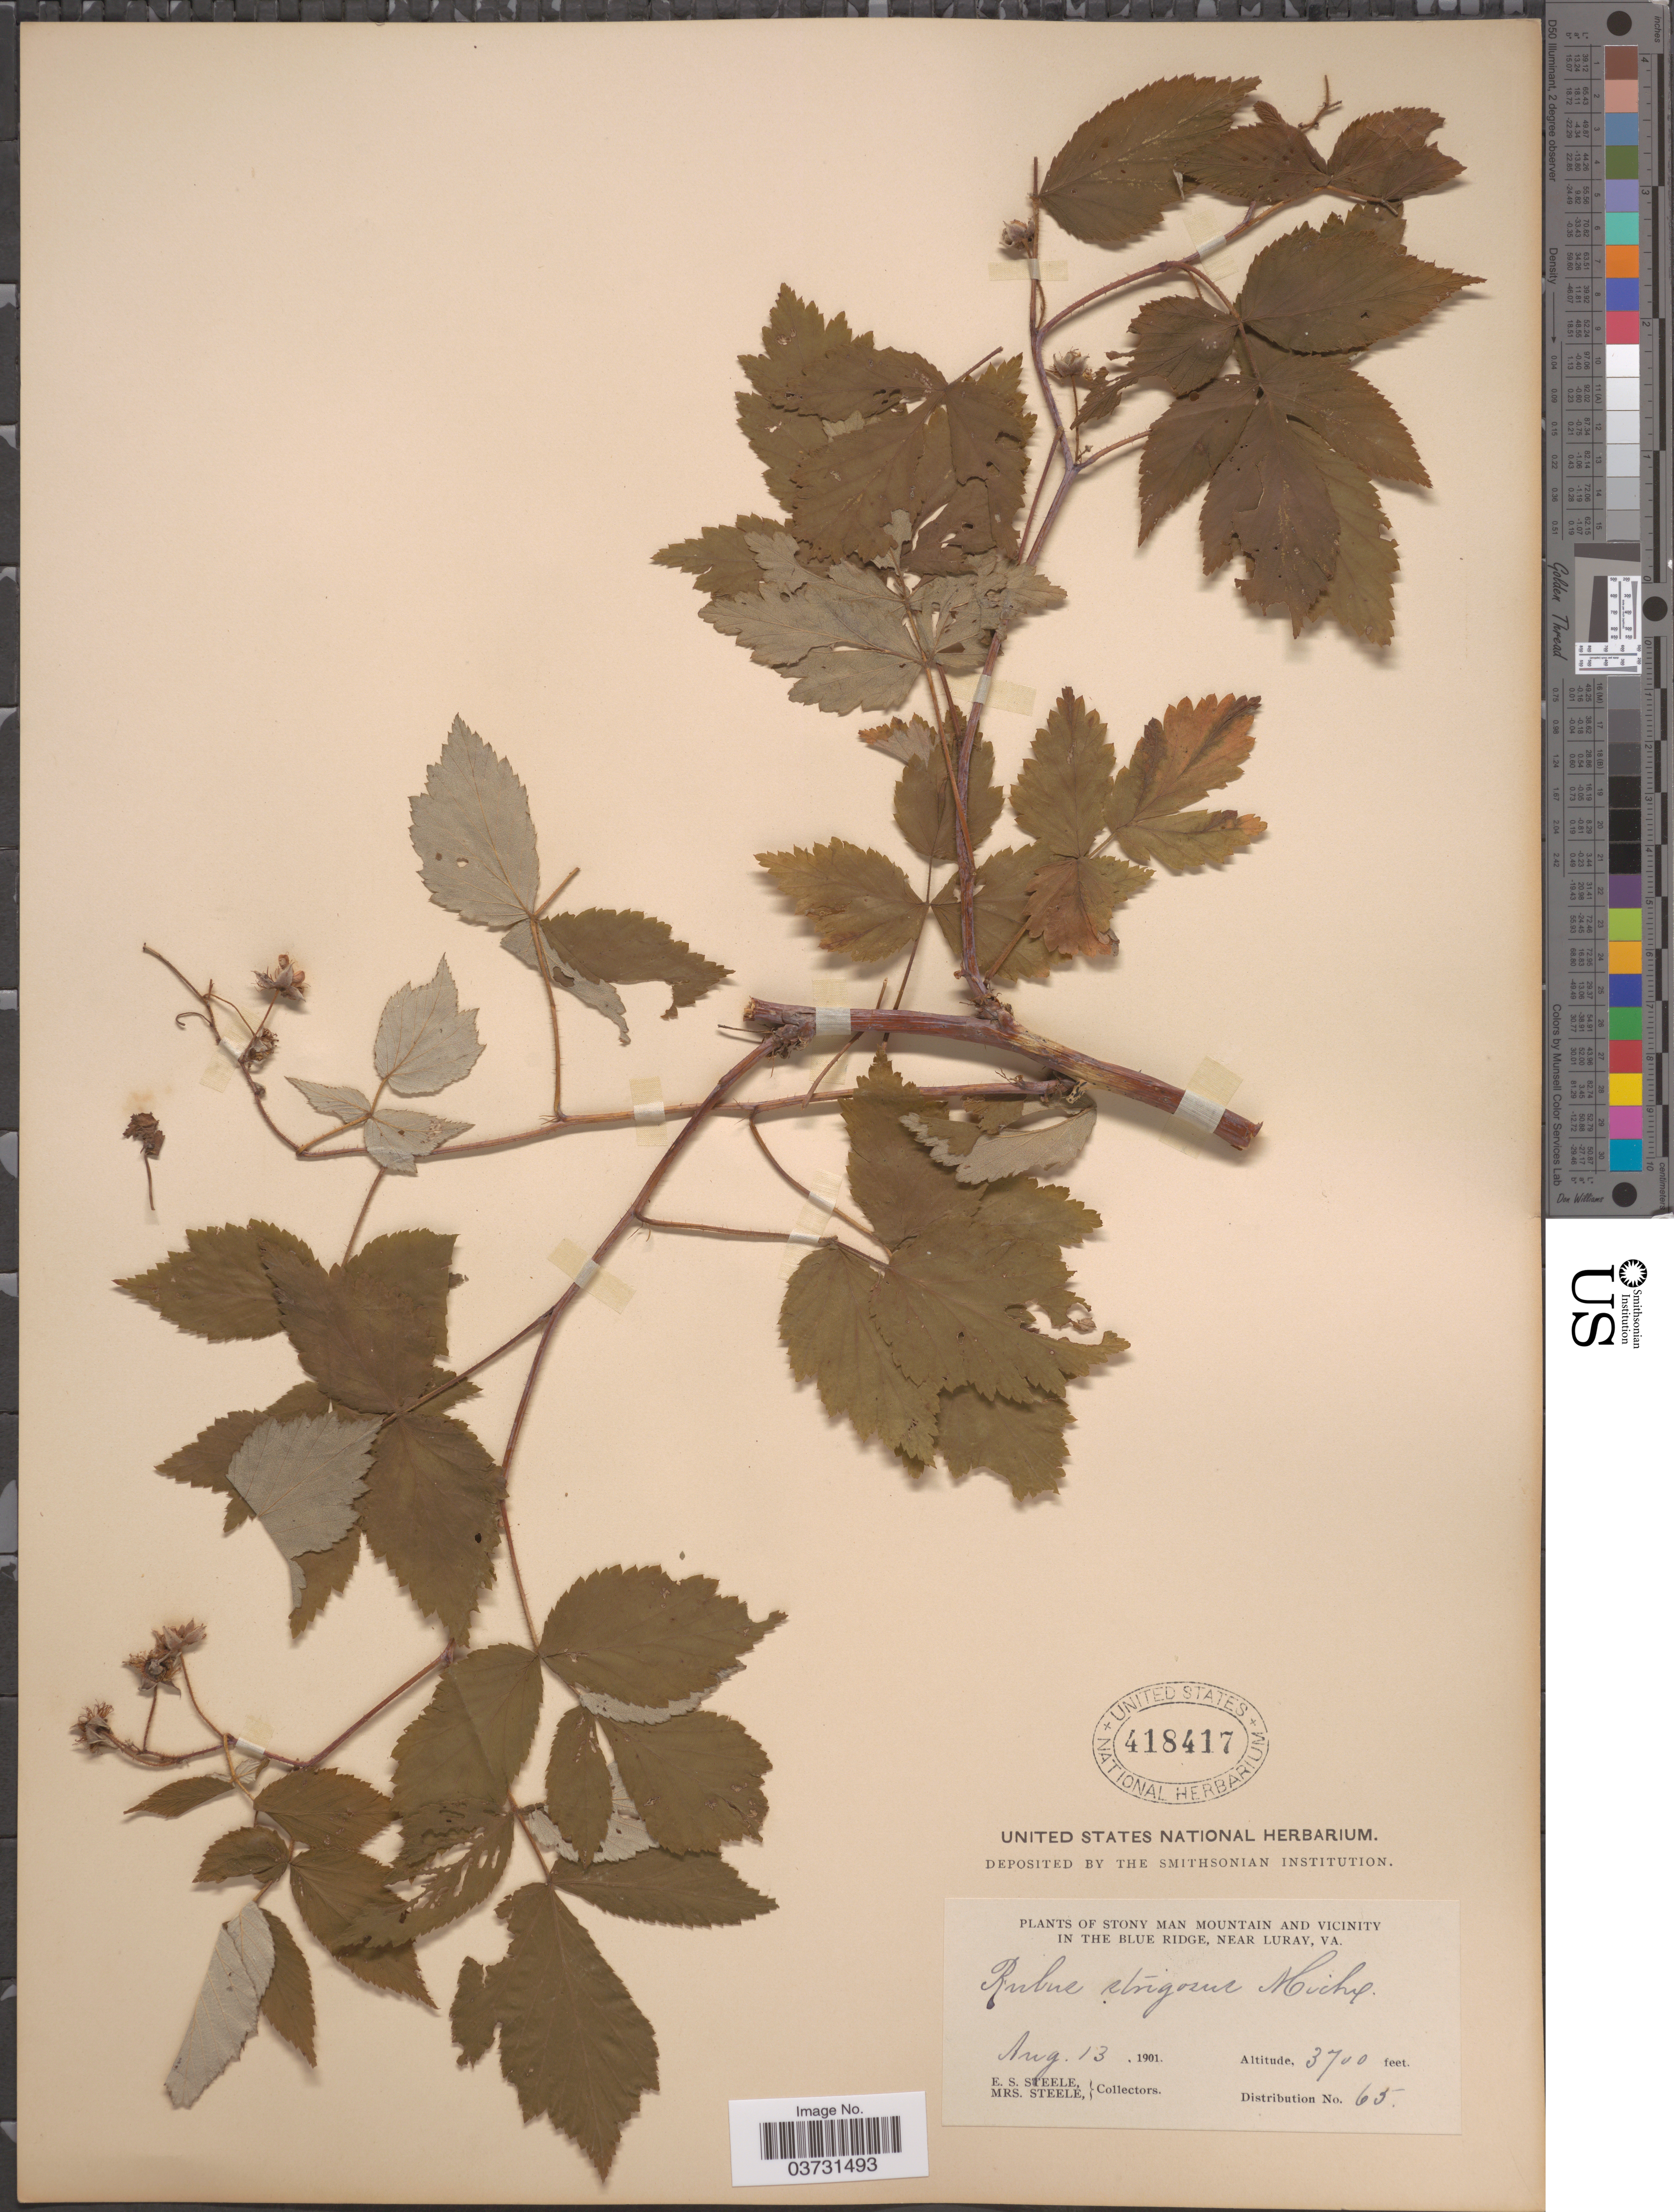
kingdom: Plantae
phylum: Tracheophyta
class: Magnoliopsida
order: Rosales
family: Rosaceae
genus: Rubus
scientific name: Rubus strigosus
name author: Michx.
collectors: E. Steele & Mrs. E. S. Steele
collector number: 65?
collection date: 1901-08-13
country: United States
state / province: Virginia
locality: Stony Man Mountain and Vicinity in the Blue Ridge, near Luray.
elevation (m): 1128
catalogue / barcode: US 418417